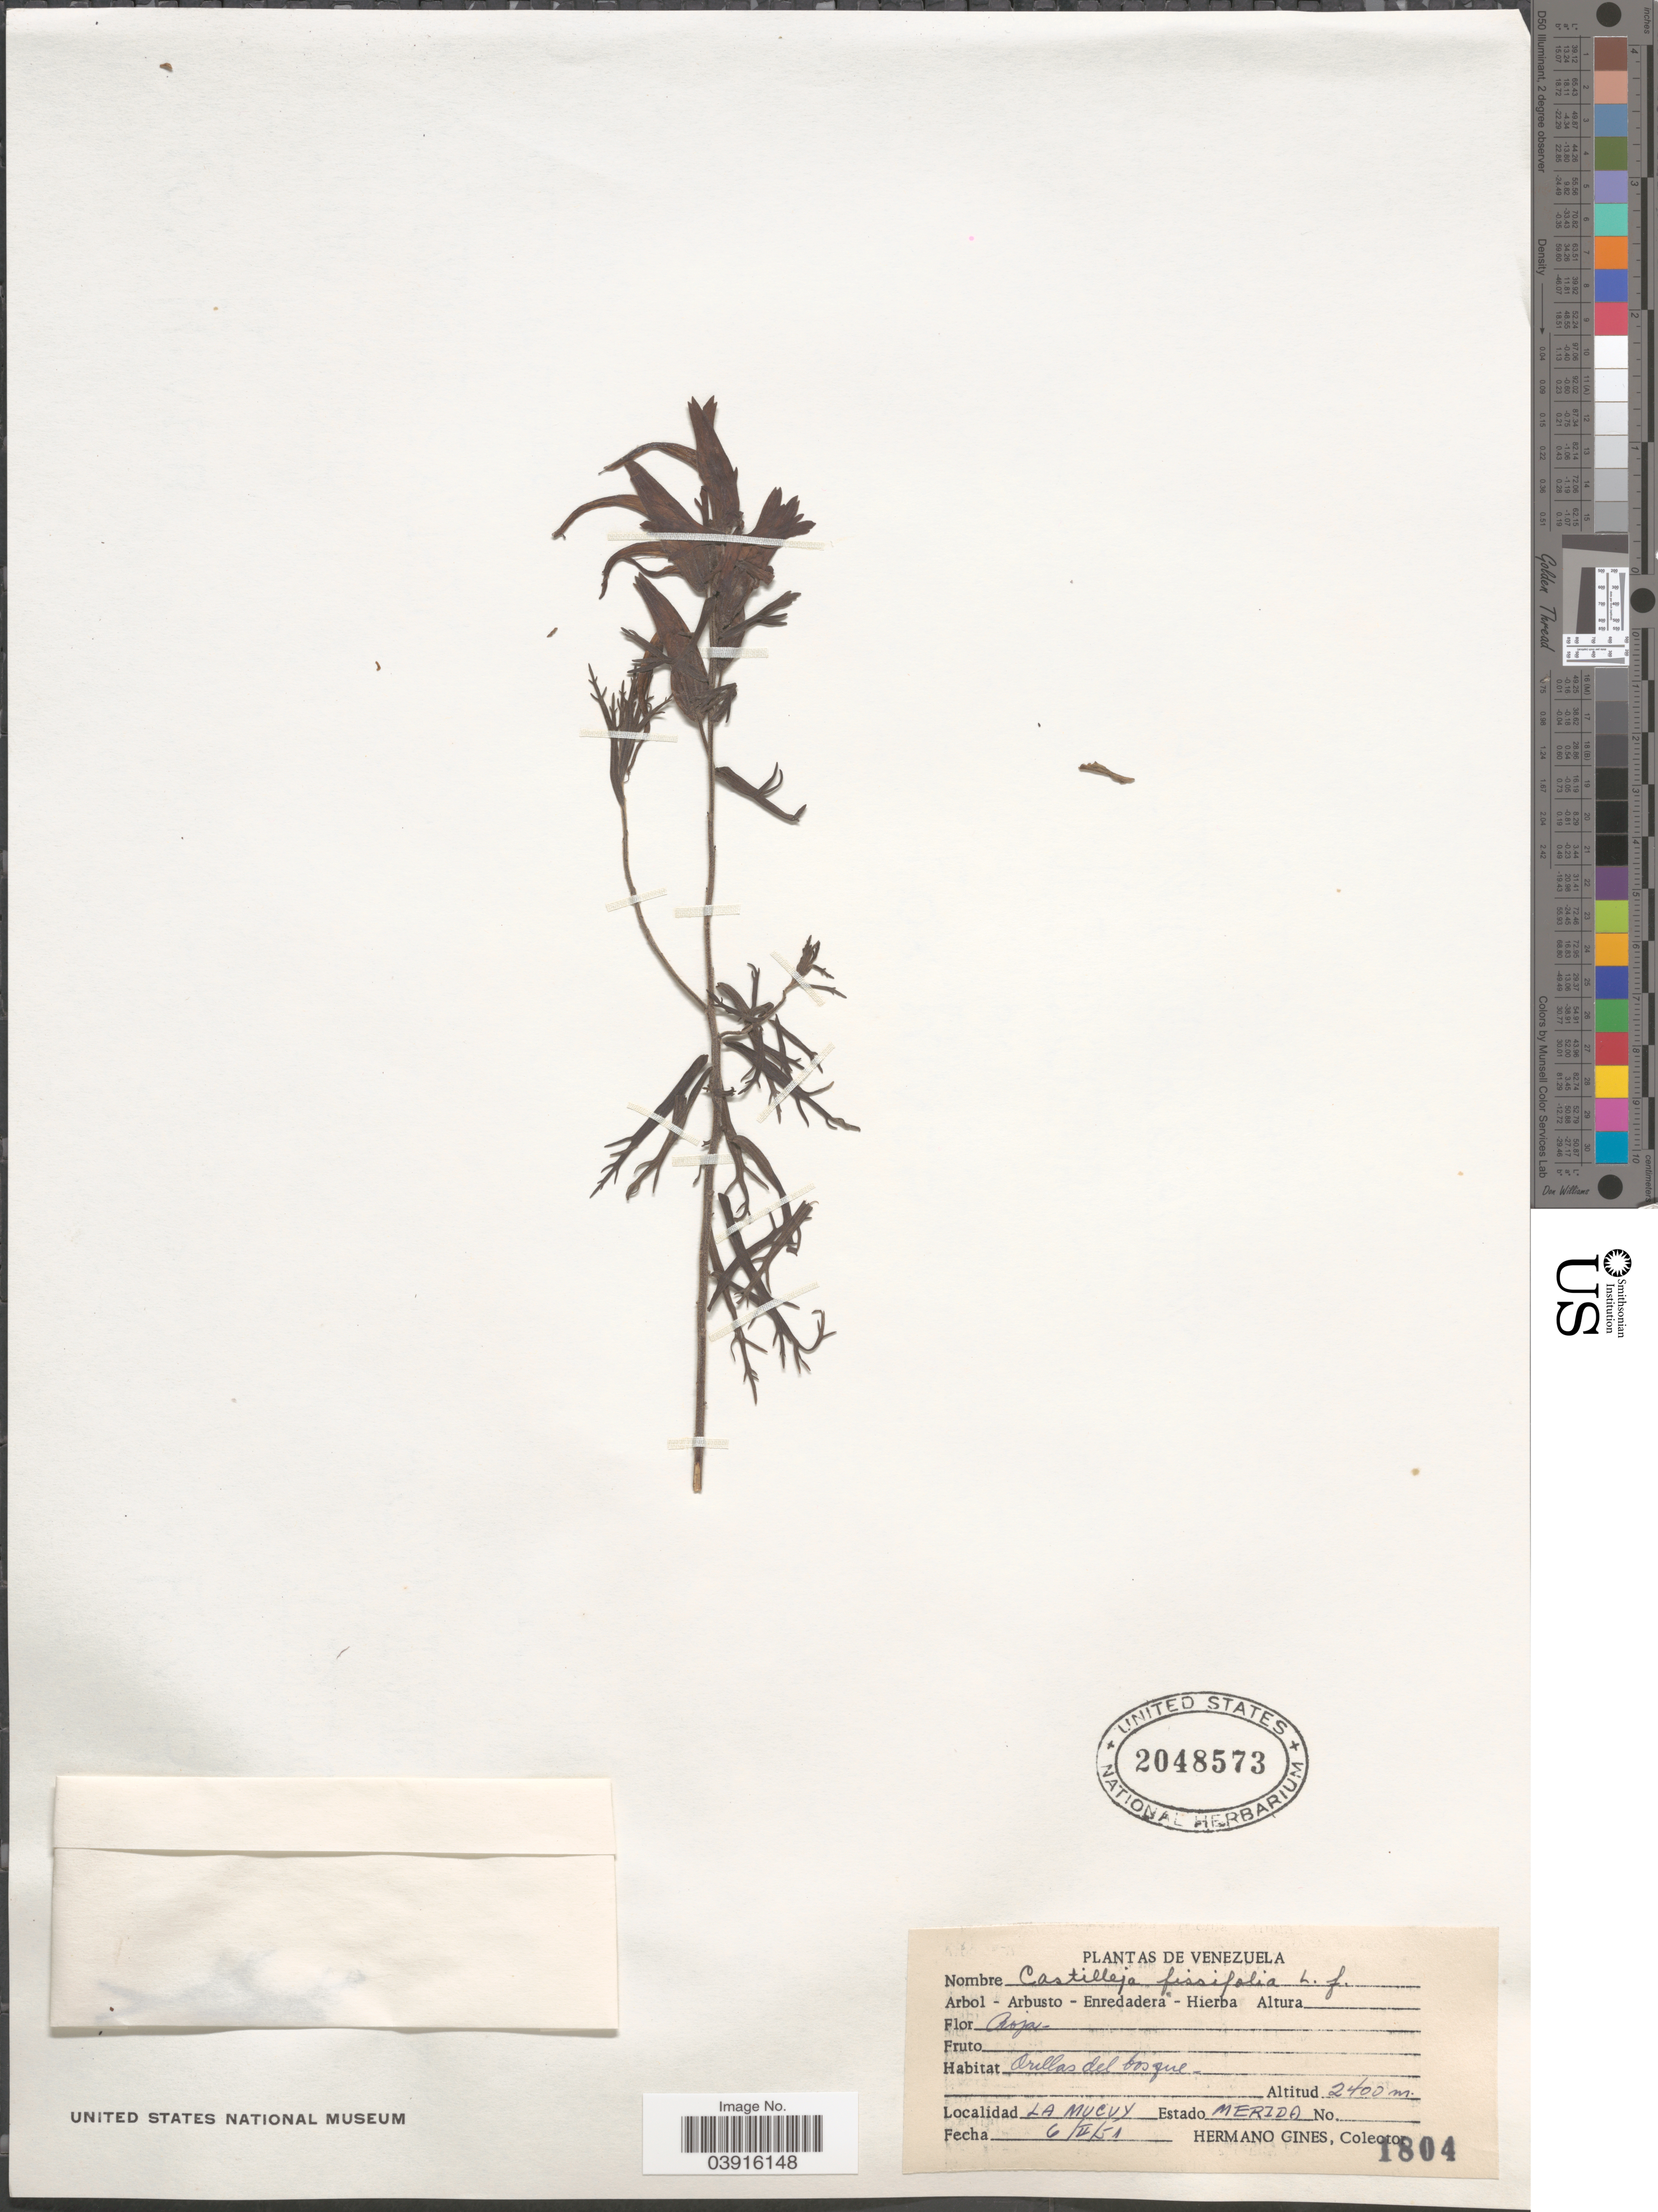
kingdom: Plantae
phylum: Tracheophyta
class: Magnoliopsida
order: Lamiales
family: Orobanchaceae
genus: Castilleja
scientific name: Castilleja fissifolia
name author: L. f.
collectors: Bro. Gines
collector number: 1804*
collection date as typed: Transcribed d/m/y: 6/2/51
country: Venezuela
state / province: Merida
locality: La Mucuy.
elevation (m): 2400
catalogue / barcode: US 2048573